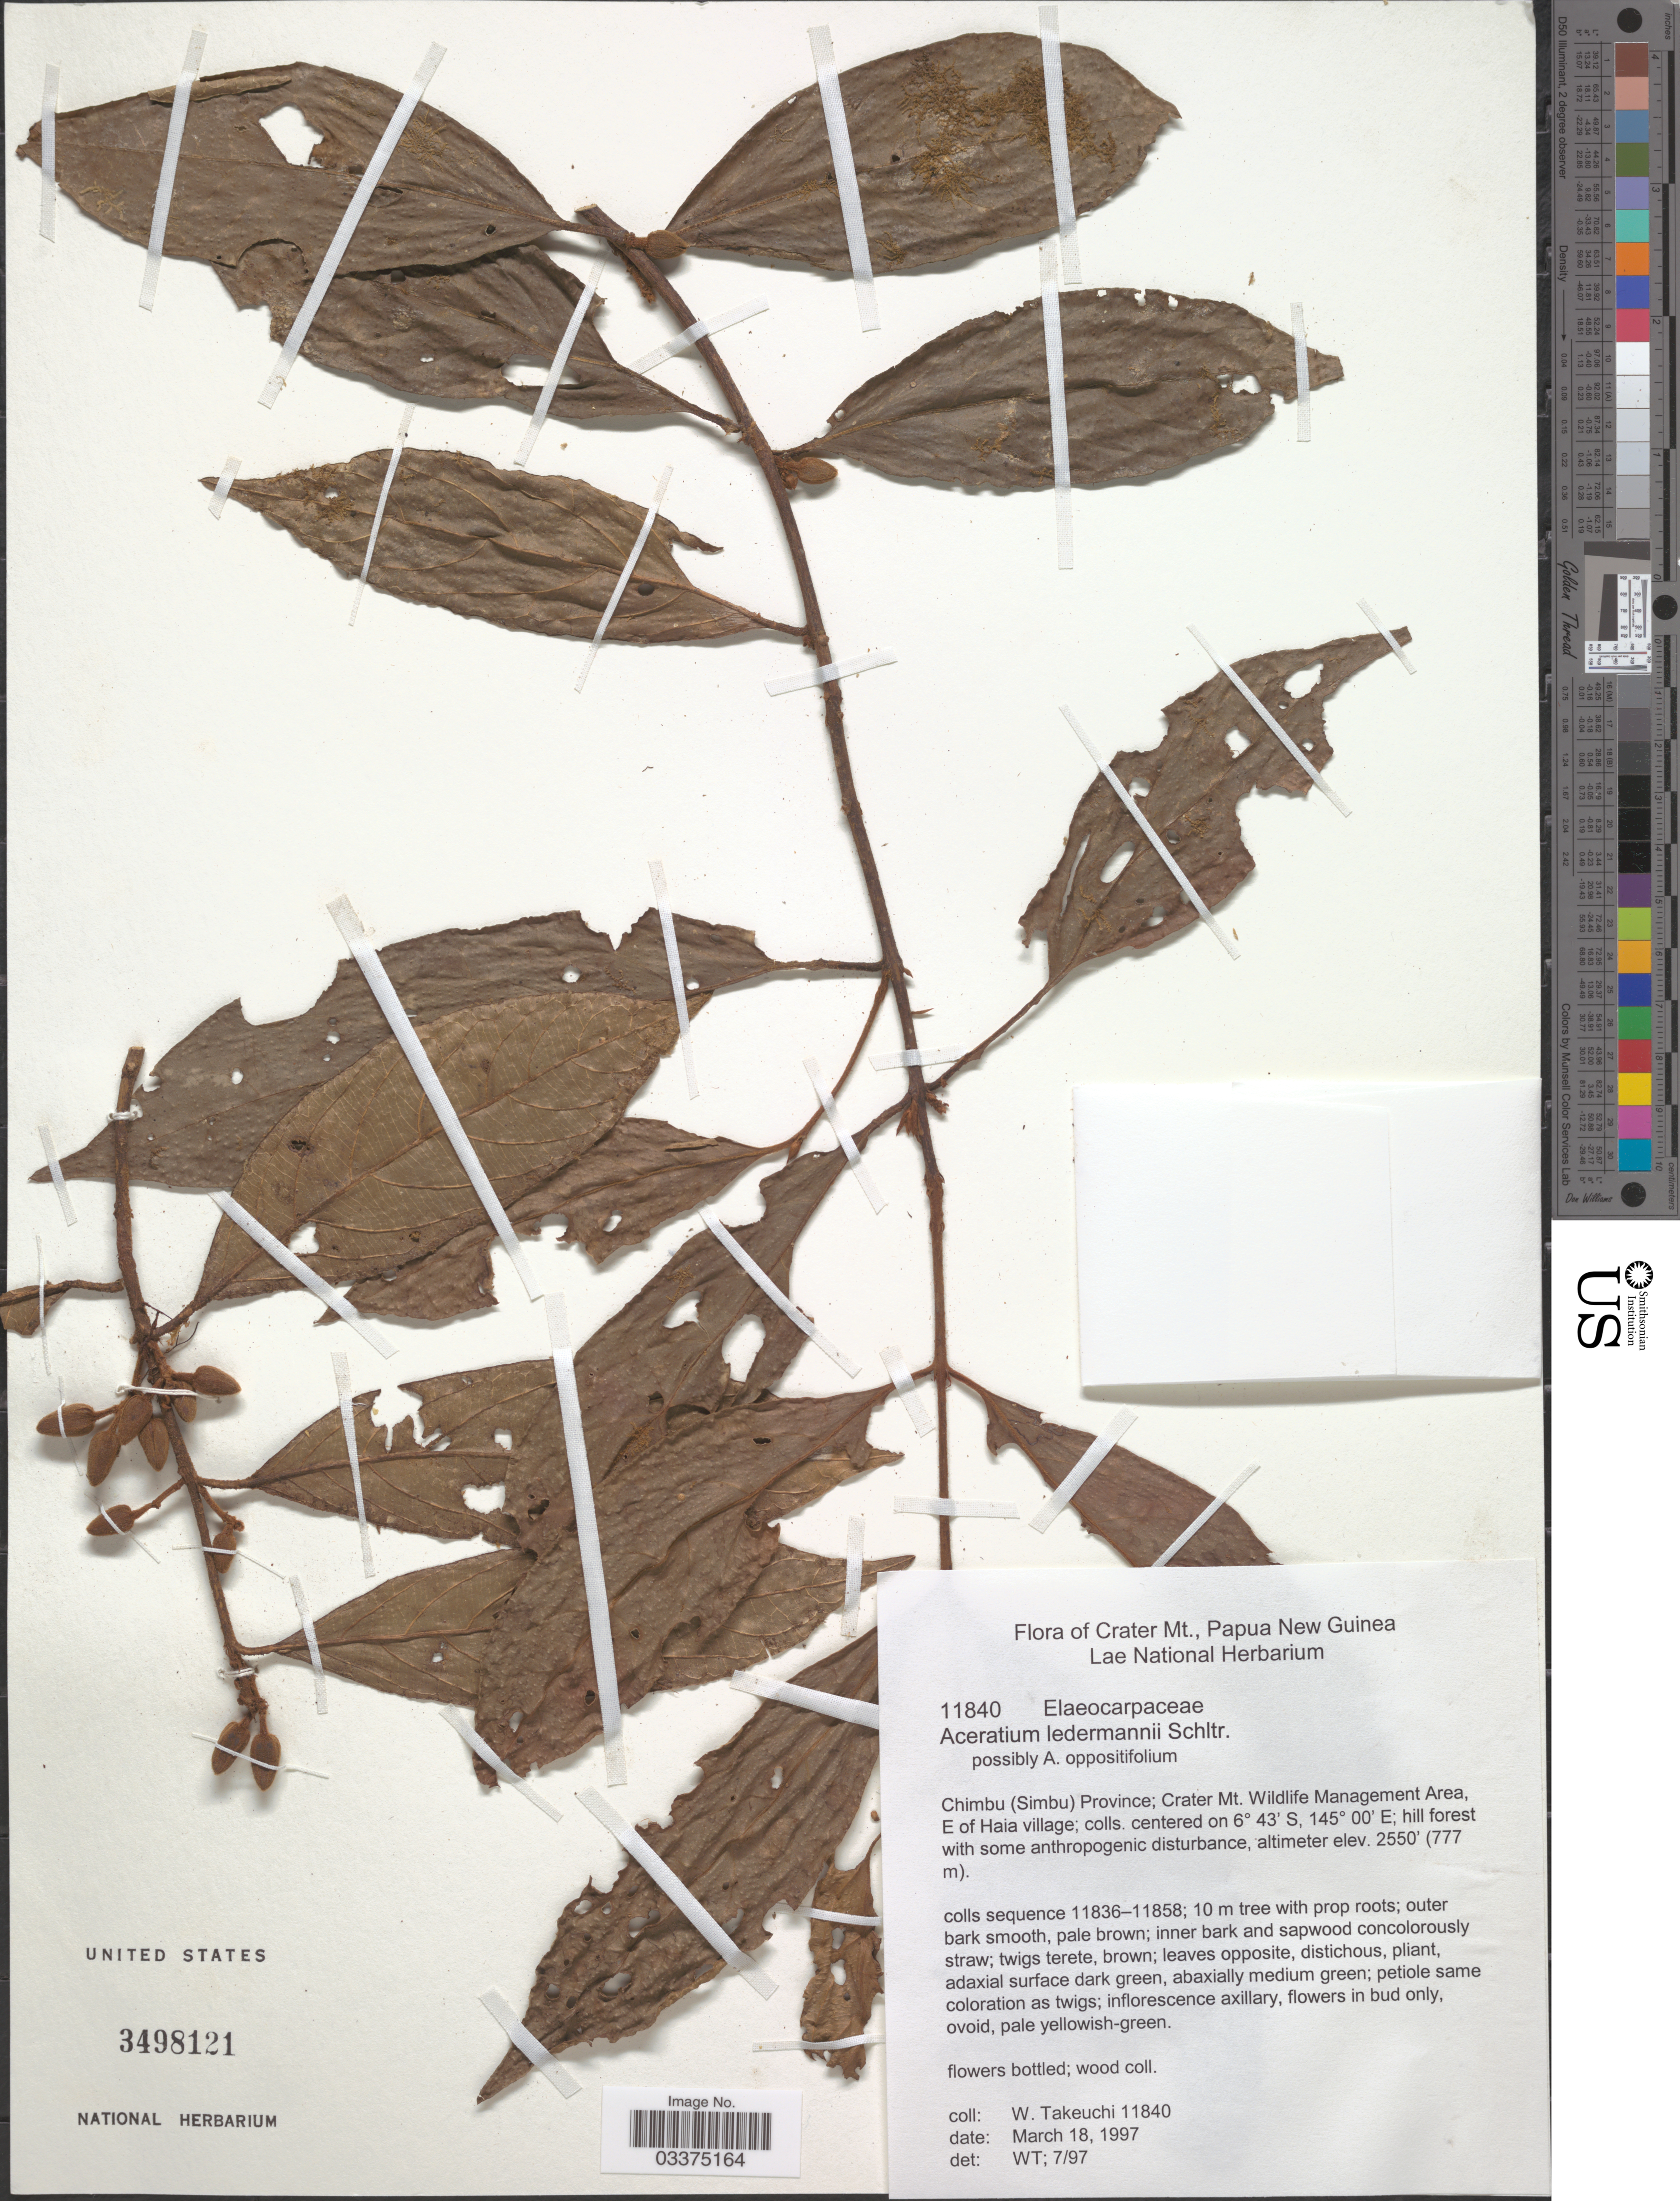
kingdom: Plantae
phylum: Tracheophyta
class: Magnoliopsida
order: Oxalidales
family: Elaeocarpaceae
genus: Aceratium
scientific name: Aceratium ledermannii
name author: Schltr.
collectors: W. Takeuchi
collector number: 11840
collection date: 1997-03-18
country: Papua New Guinea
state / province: Chimbu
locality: Crater Mt., Chimbu (Simbu) Province; Crater Mt. Wildlife Management Area, E of Haia village.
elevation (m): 777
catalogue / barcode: US 3498121